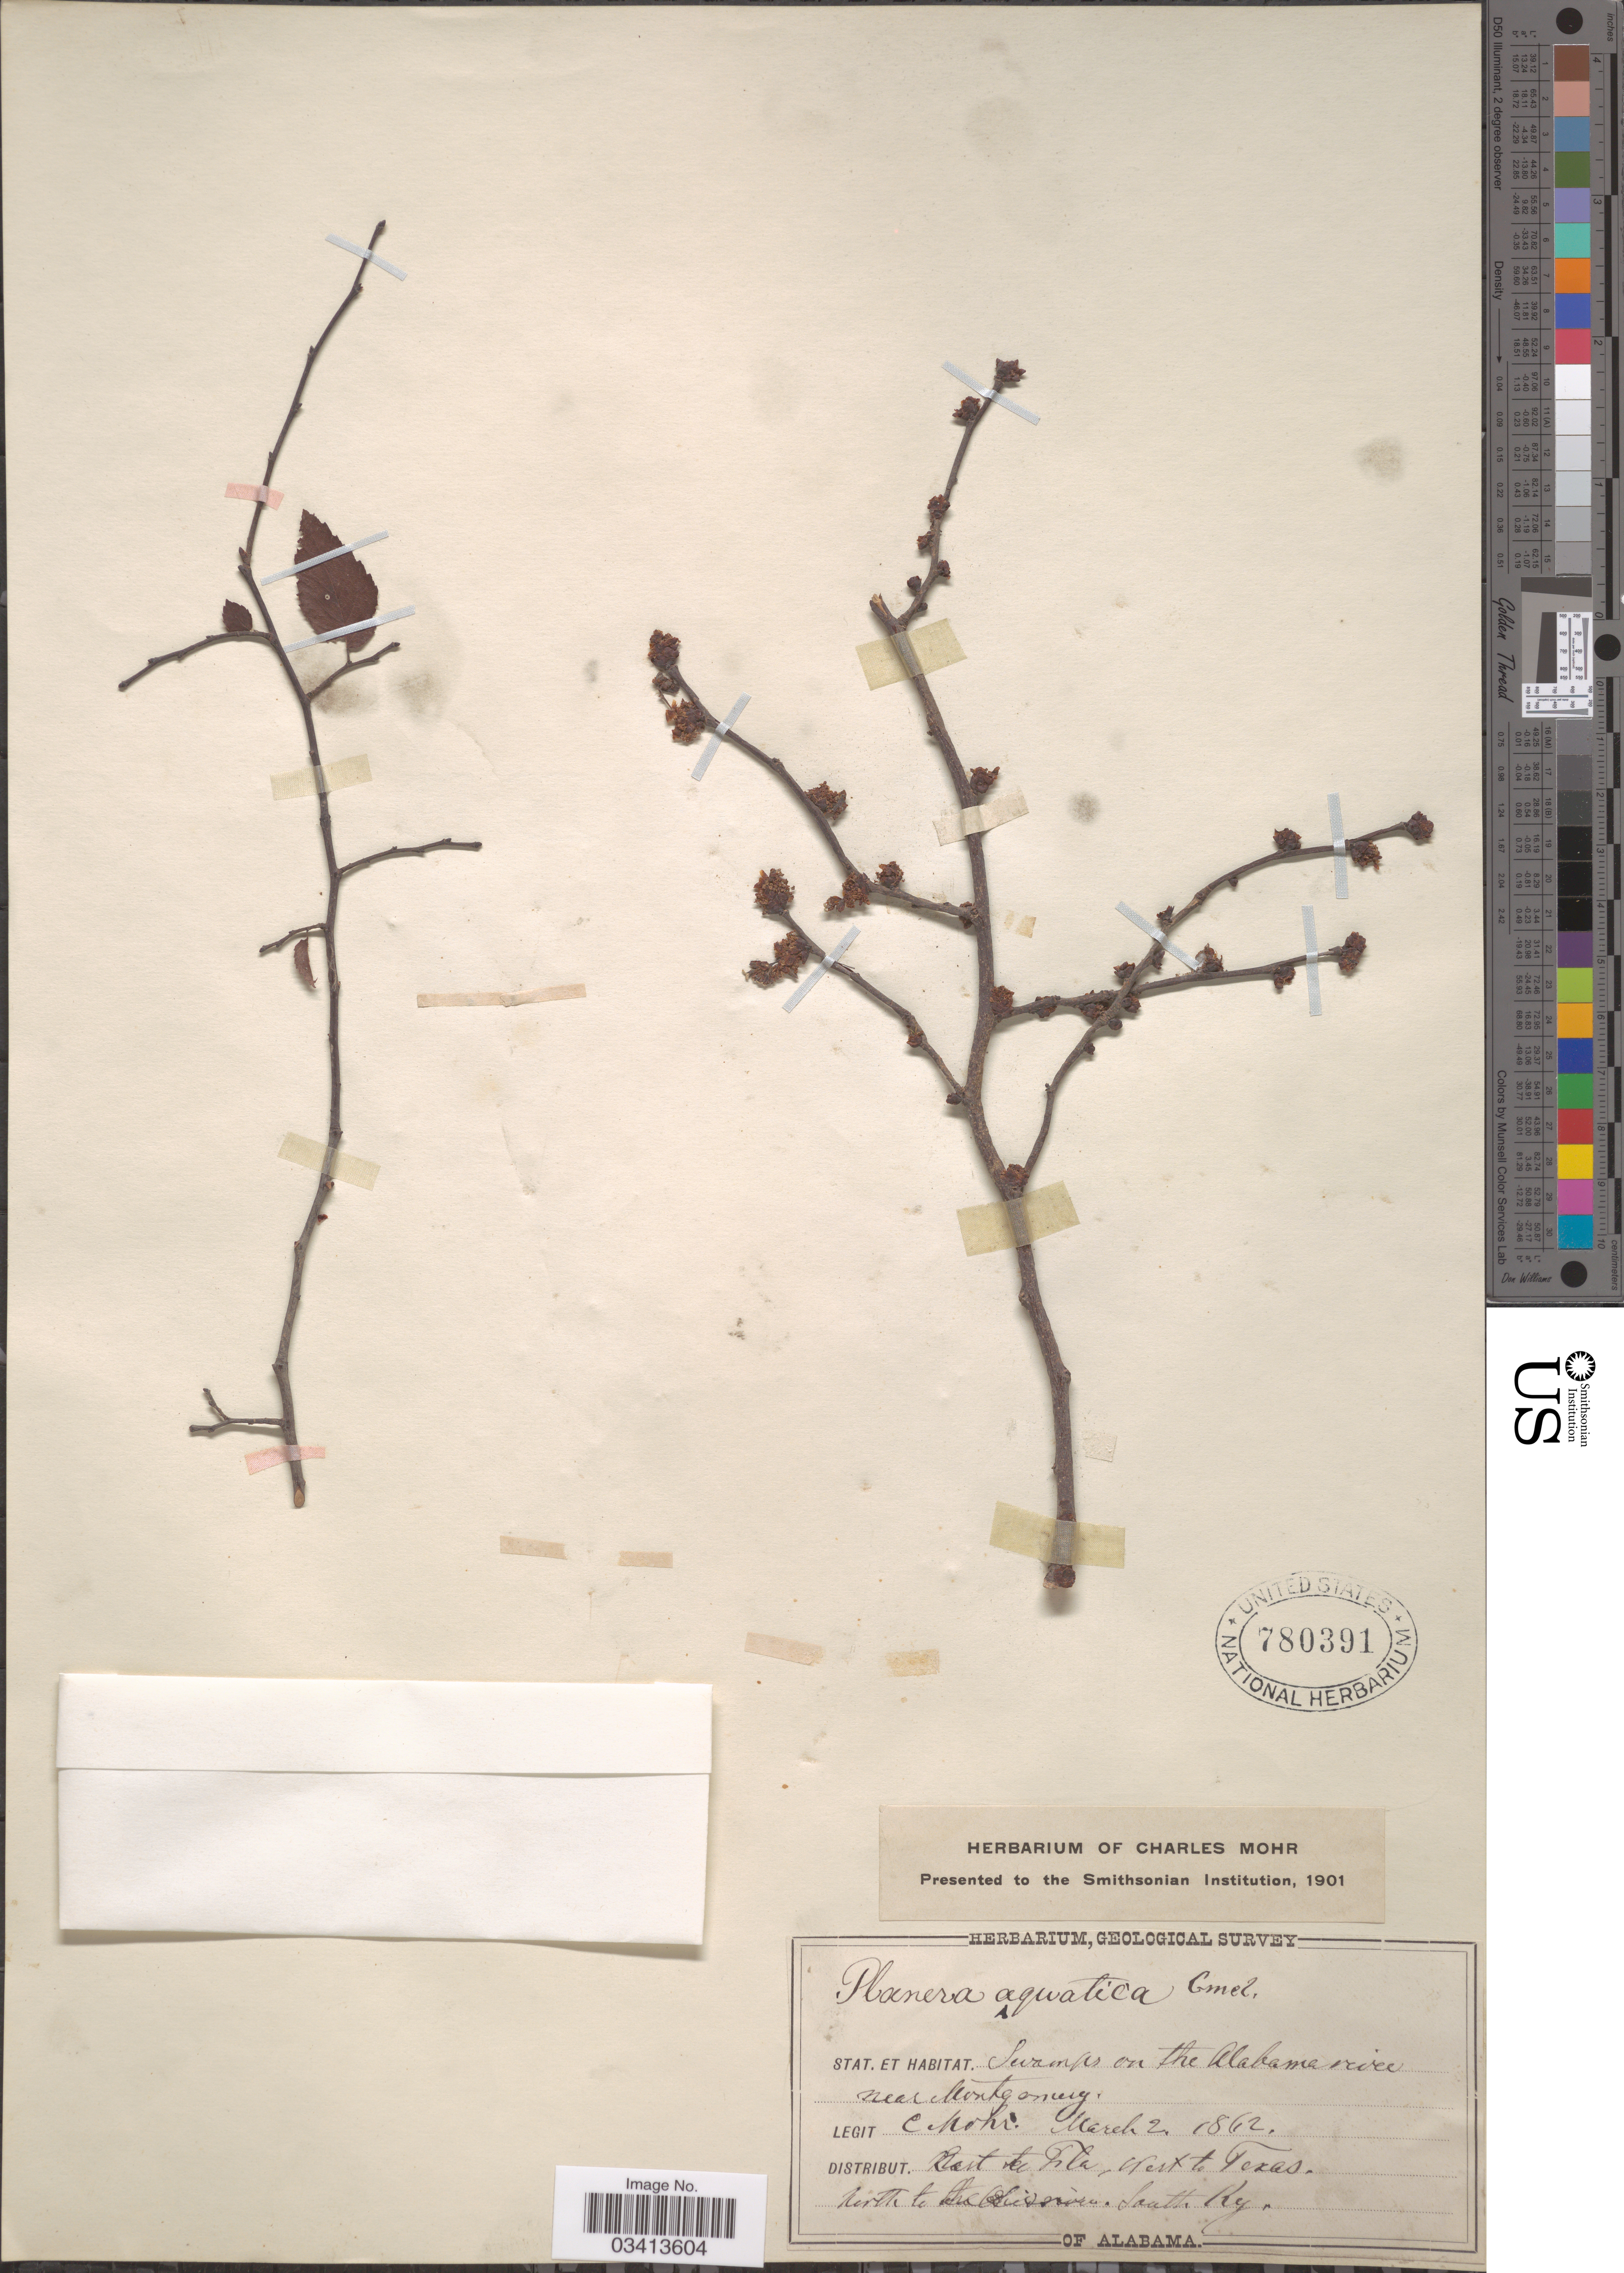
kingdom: Plantae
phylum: Tracheophyta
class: Magnoliopsida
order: Rosales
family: Ulmaceae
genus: Planera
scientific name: Planera aquatica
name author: J.F. Gmel.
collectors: Mohr, C. T. (herbarium)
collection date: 1862-03-02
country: United States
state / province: Alabama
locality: Swamps on the Alabama river near Montgomery.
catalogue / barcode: US 780391